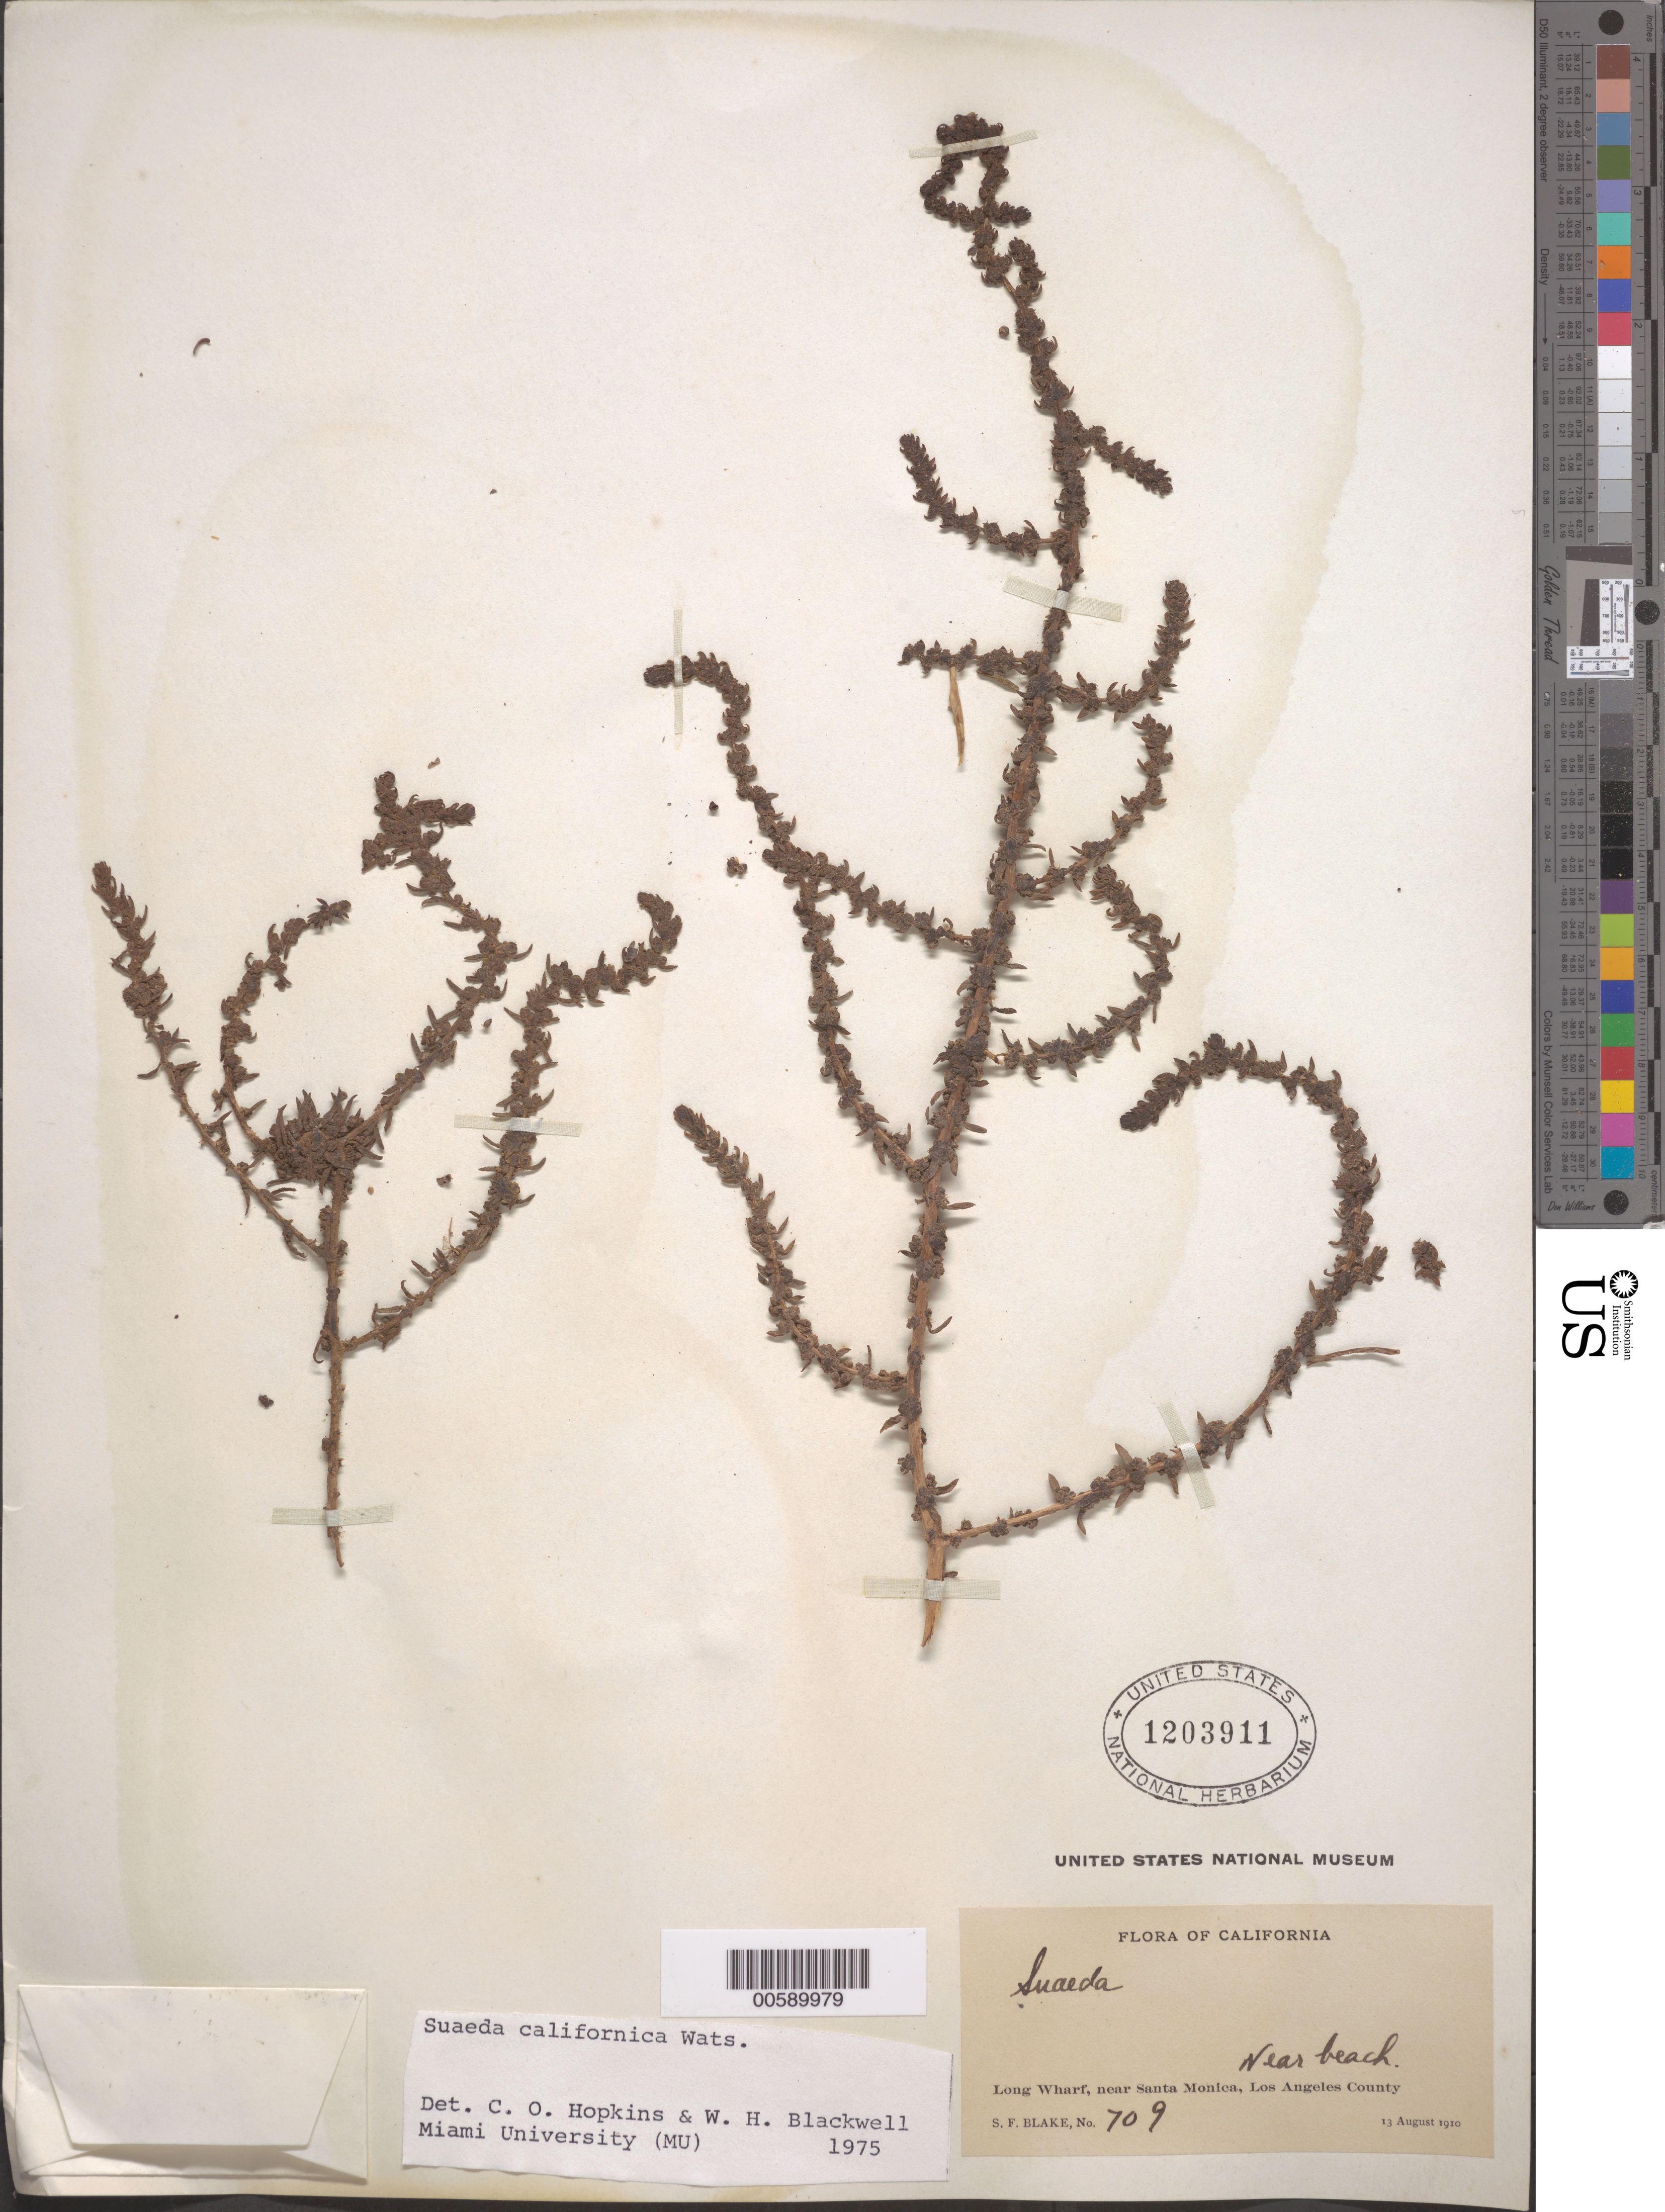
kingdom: Plantae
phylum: Tracheophyta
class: Magnoliopsida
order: Caryophyllales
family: Amaranthaceae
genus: Suaeda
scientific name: Suaeda californica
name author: S. Watson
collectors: S. Blake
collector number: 709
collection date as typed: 13 Aug 1910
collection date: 1910-08-13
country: United States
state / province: California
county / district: Los Angeles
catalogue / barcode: US 1203911